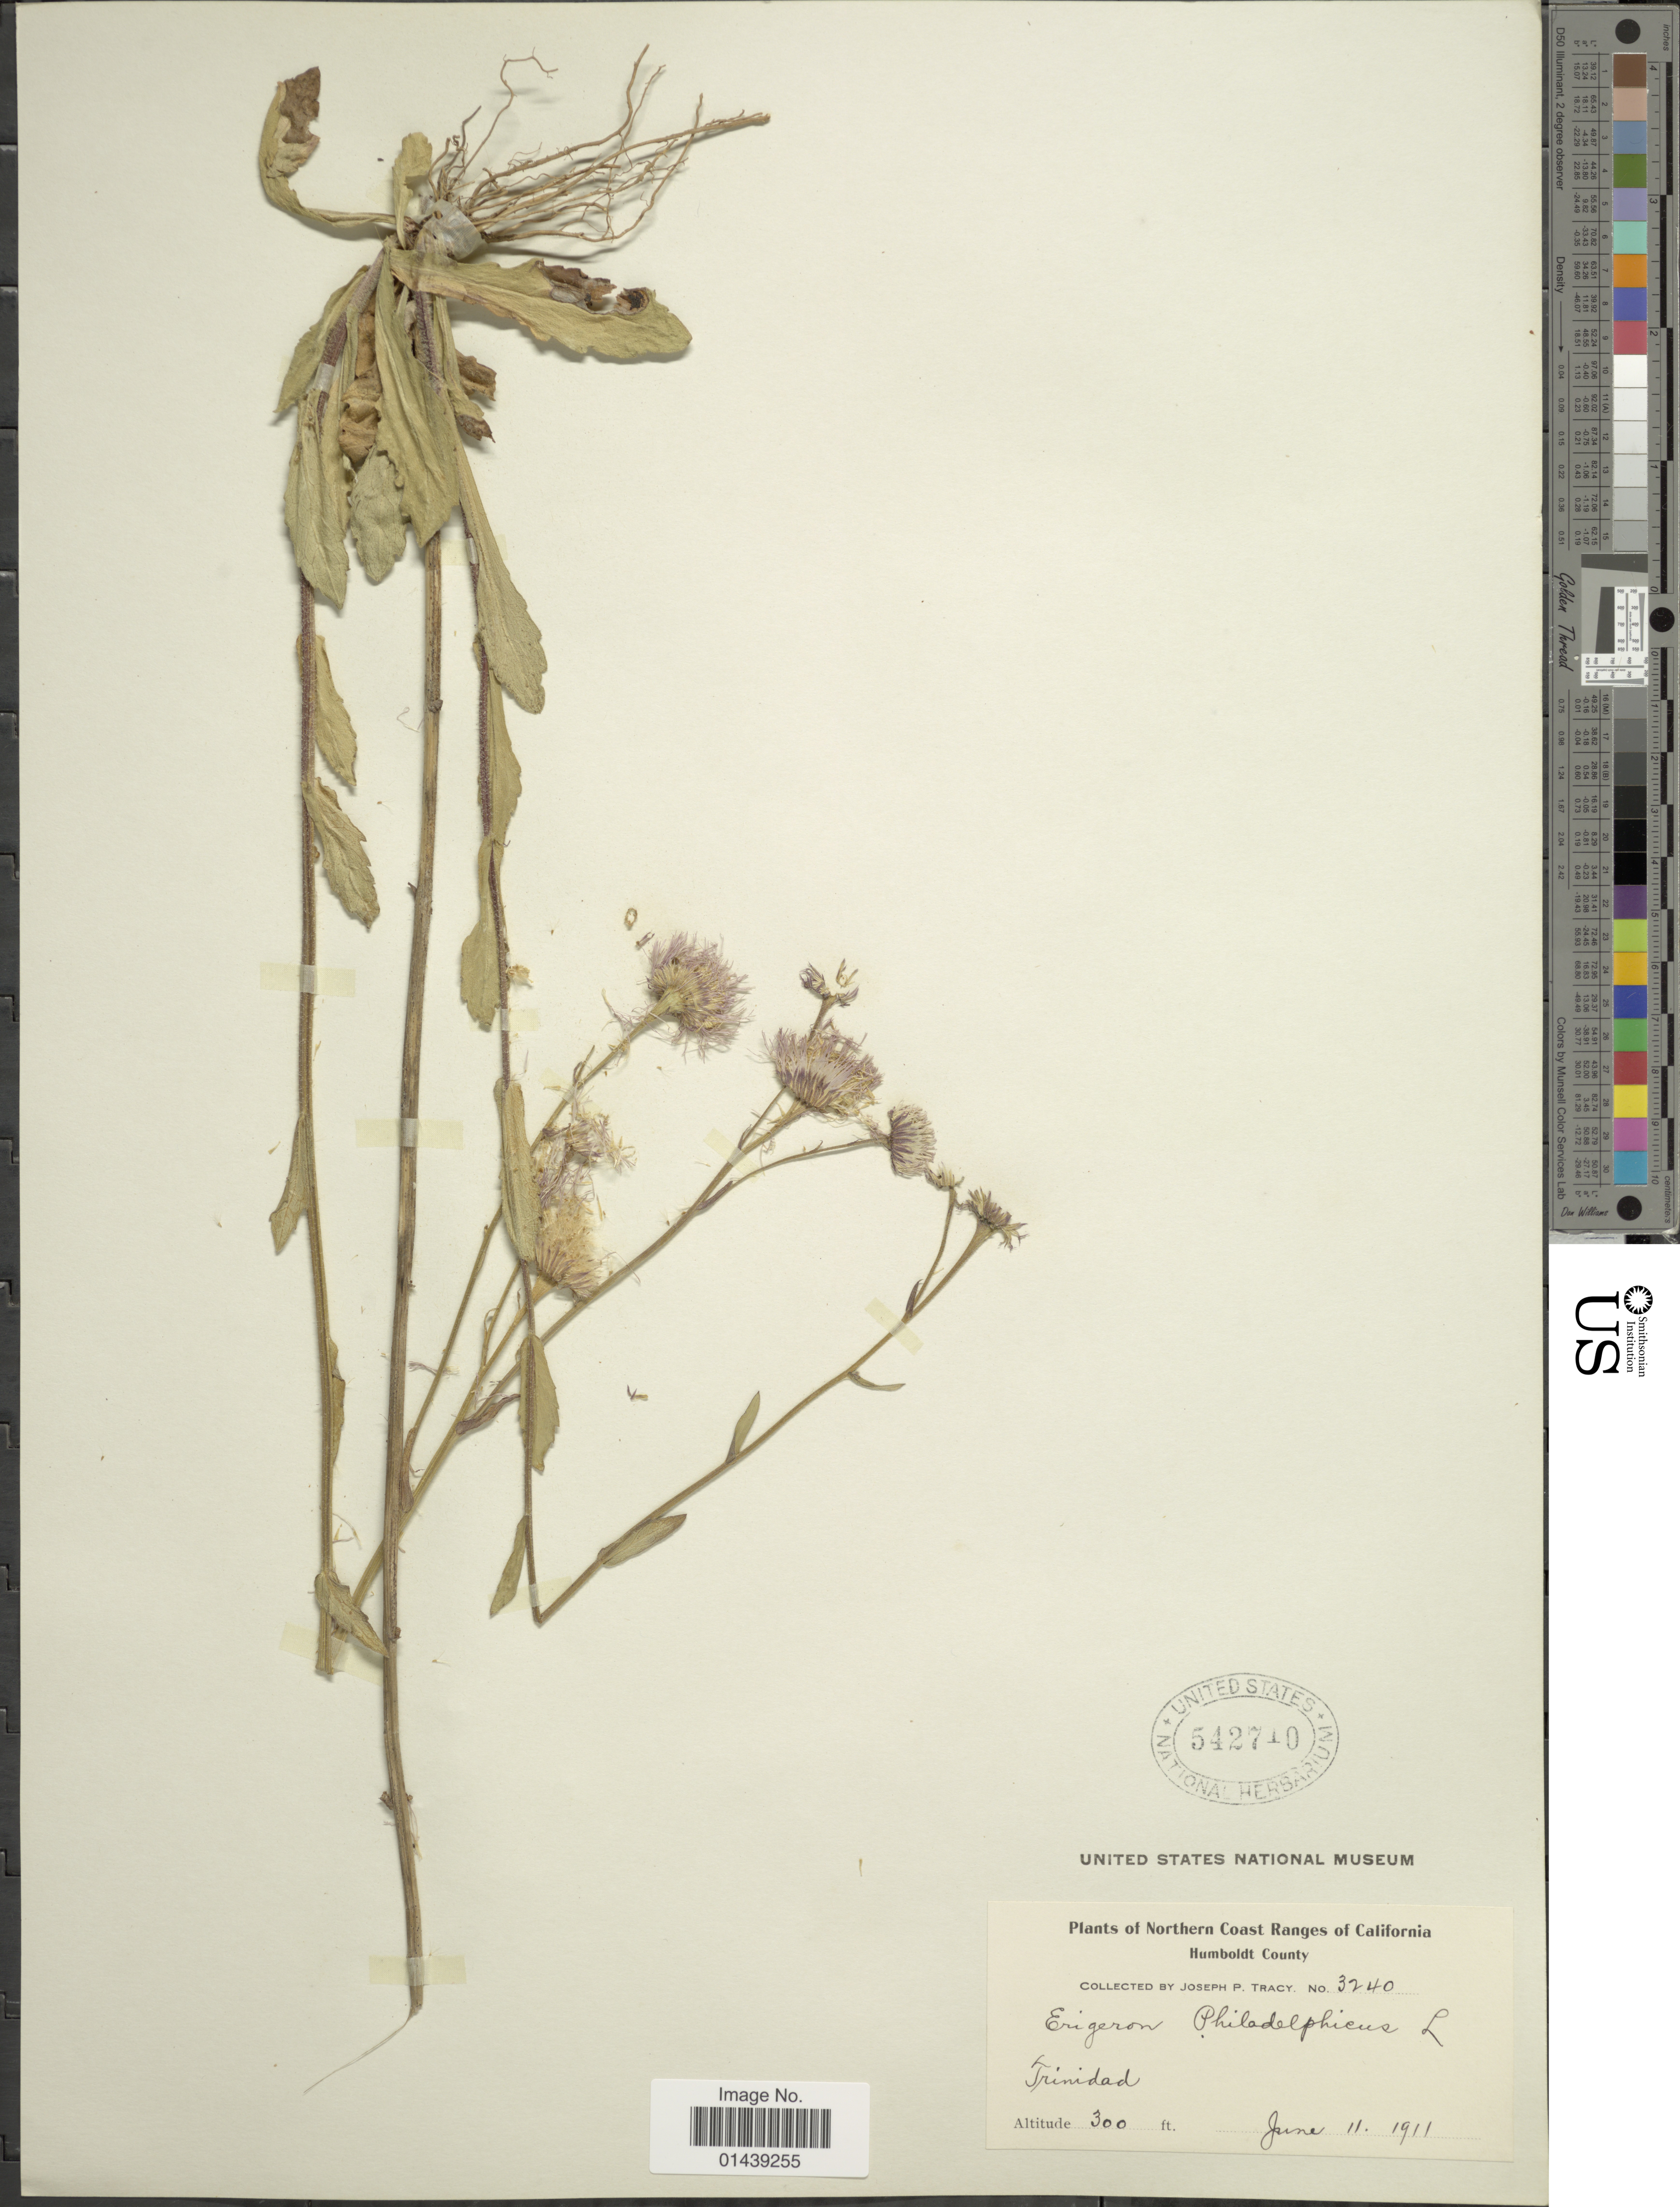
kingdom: Plantae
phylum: Tracheophyta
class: Magnoliopsida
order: Asterales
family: Asteraceae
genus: Erigeron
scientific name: Erigeron philadelphicus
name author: L.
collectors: J. Tracy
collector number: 3240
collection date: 1911-06-11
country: United States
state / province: California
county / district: Humboldt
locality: Northern Coast Ranges of California, Humboldt County. Trinidad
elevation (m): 91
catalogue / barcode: US 542710